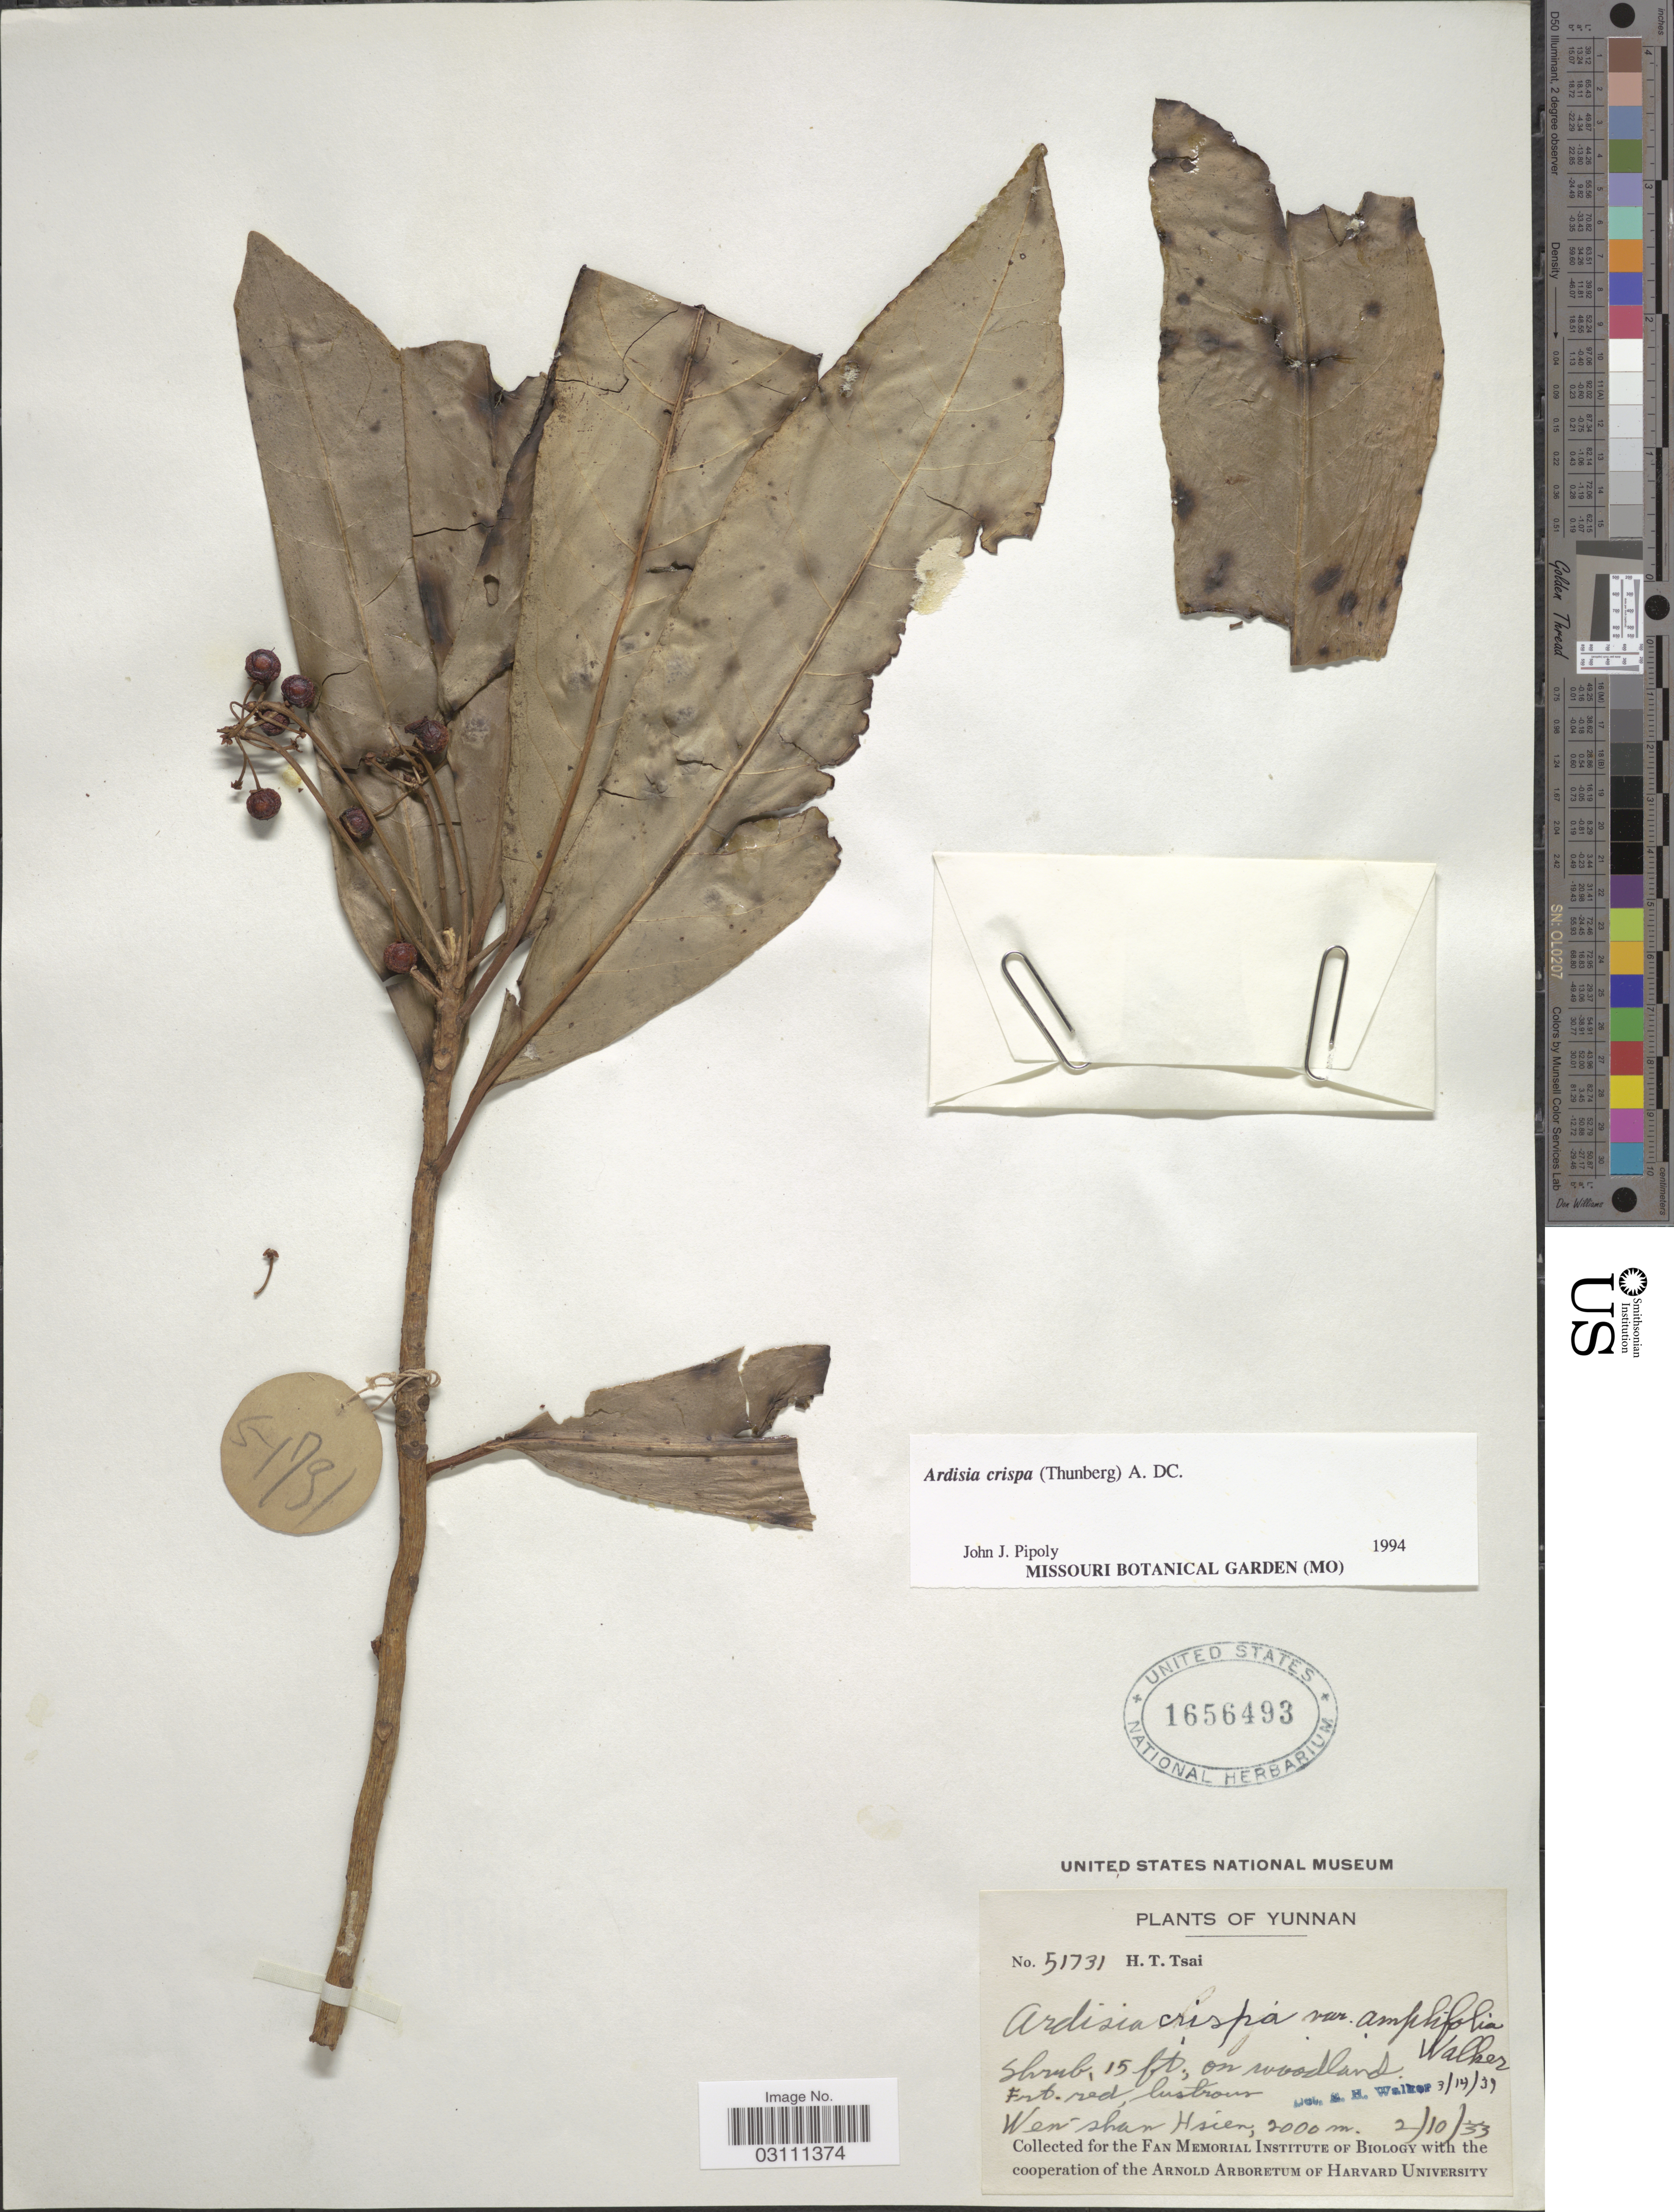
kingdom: Plantae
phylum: Tracheophyta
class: Magnoliopsida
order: Ericales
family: Primulaceae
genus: Ardisia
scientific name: Ardisia crispa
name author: (Thunb.) A. DC.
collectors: H. Tsai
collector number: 51731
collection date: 1933-10-02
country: China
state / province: Yunnan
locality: Wen-shan Hsien.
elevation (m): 2000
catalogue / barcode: US 1656493